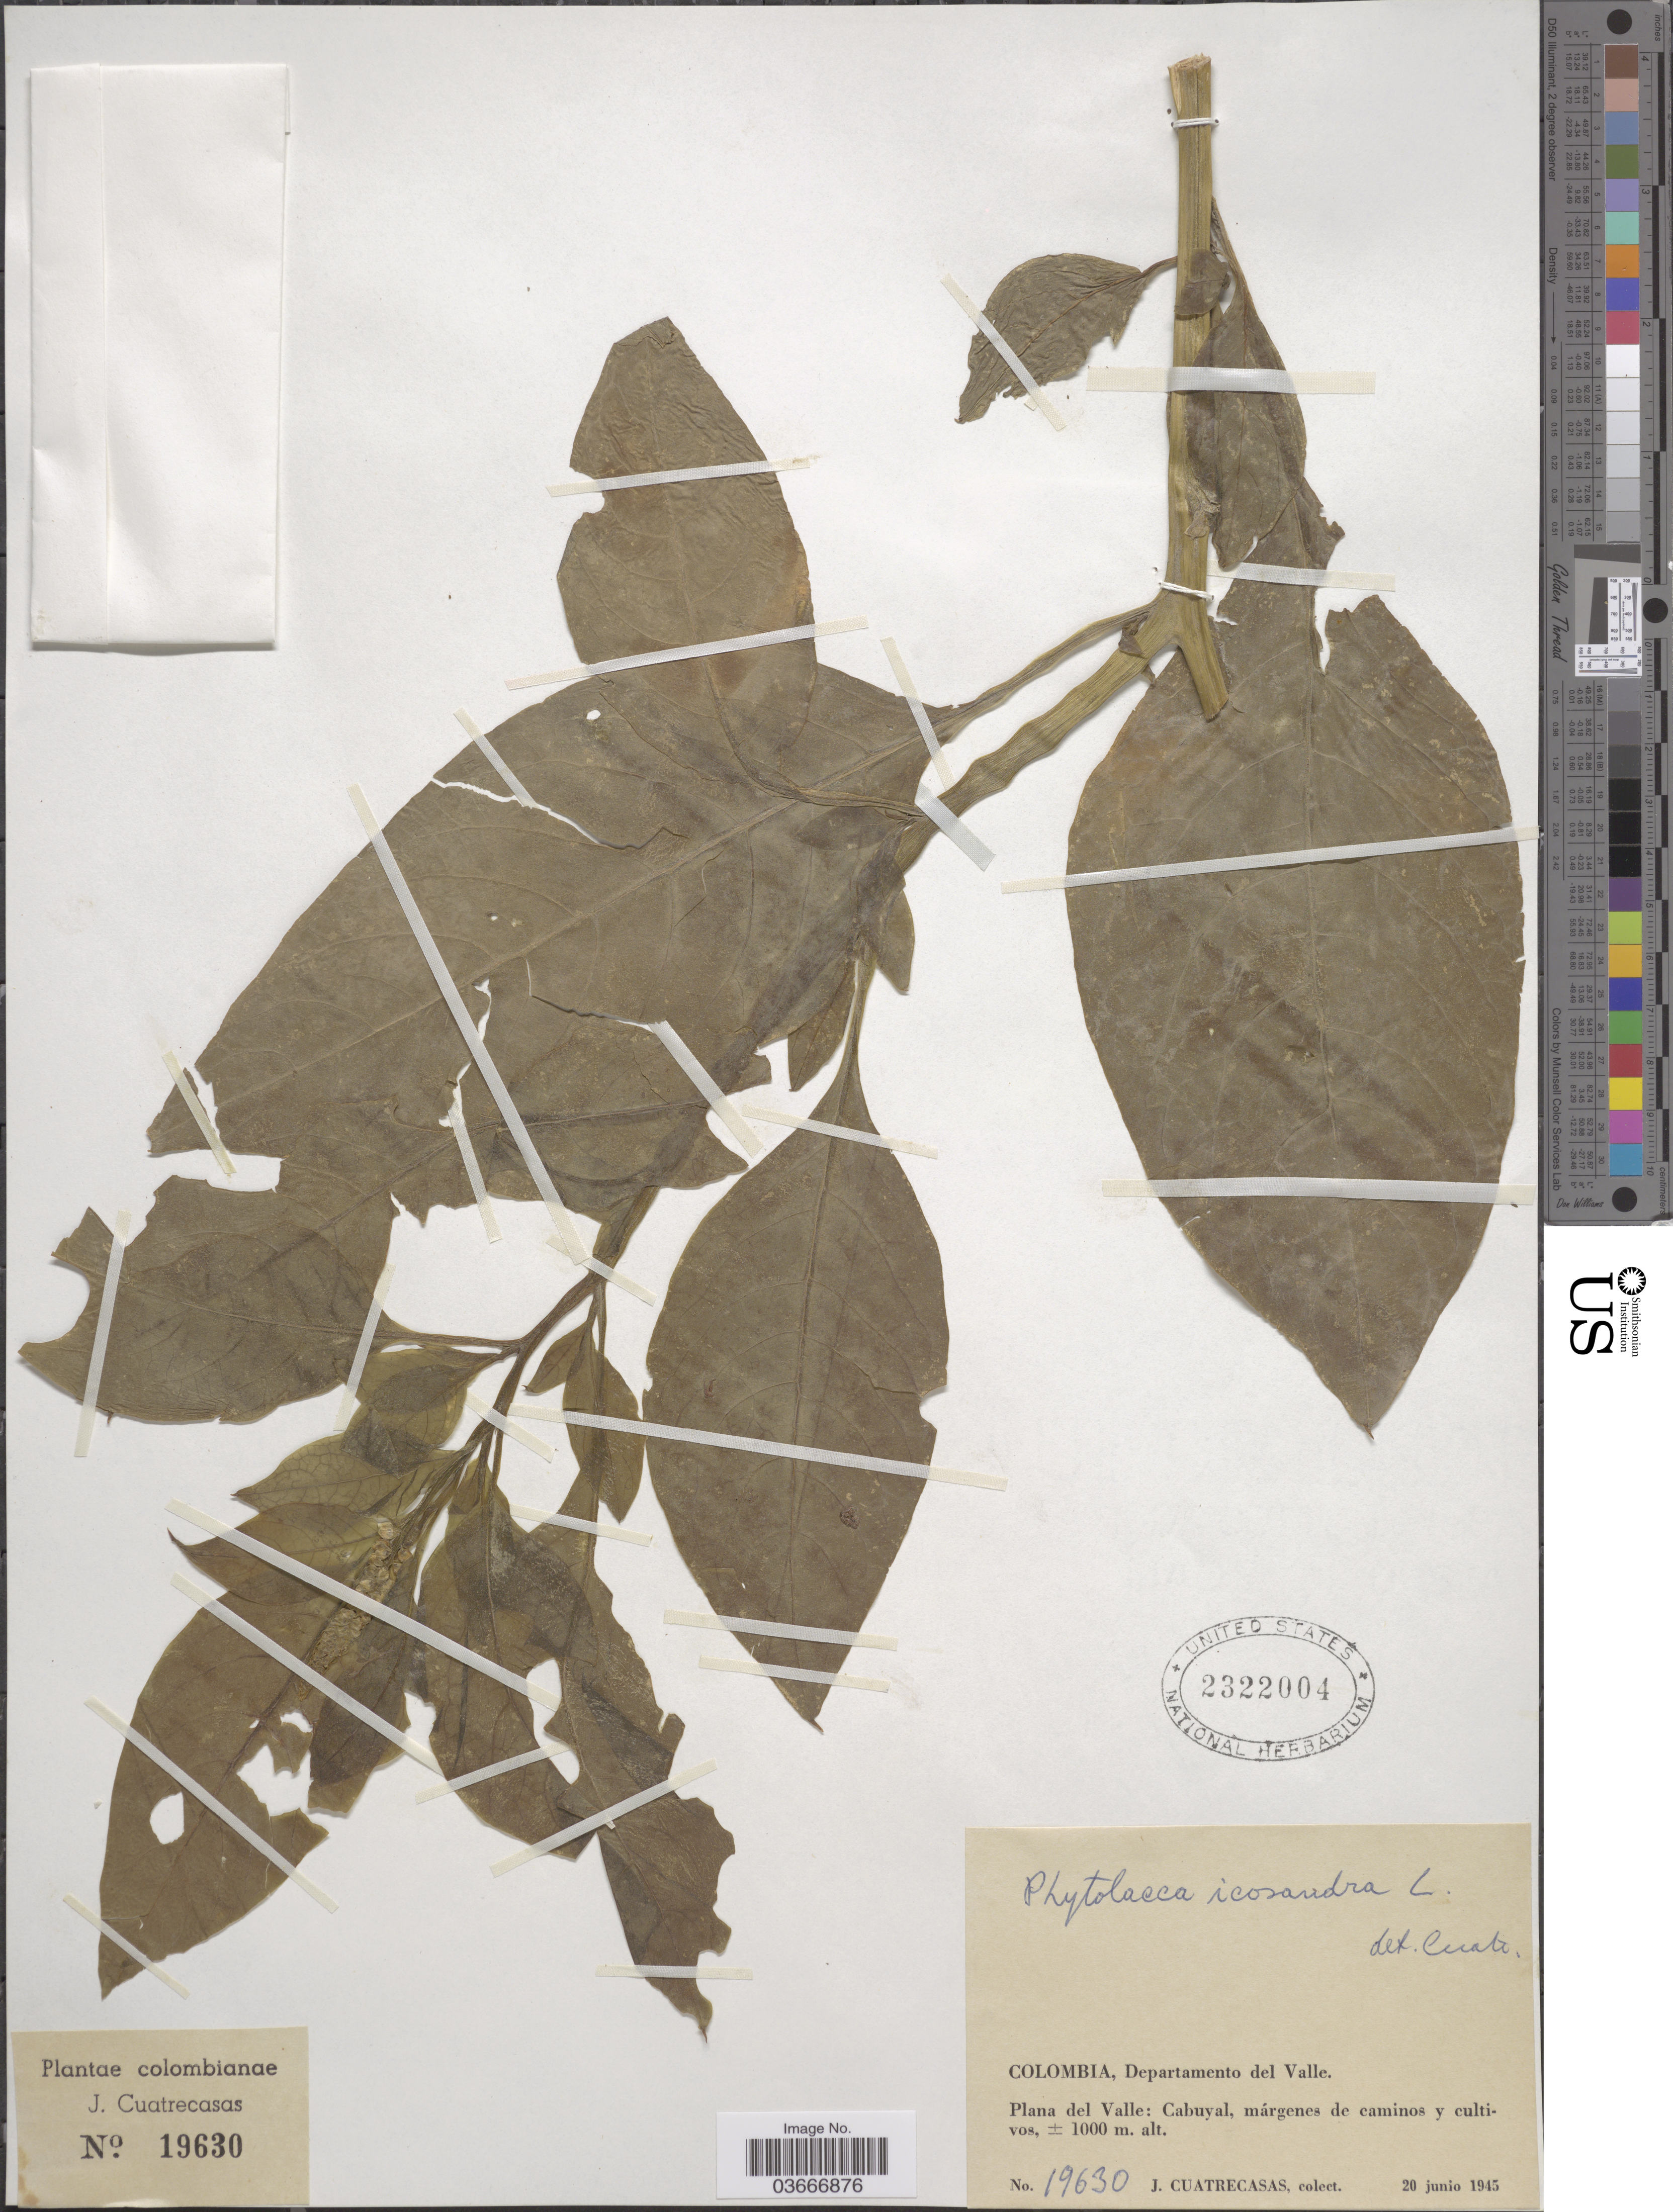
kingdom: Plantae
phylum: Tracheophyta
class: Magnoliopsida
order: Caryophyllales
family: Phytolaccaceae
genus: Phytolacca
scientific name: Phytolacca icosandra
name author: L.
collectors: J. Cuatrecasas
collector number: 19630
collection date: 1945-06-20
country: Colombia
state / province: Valle del Cauca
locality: Departamento del Valle. Plana del Valle: Cabuyal, márgenes de caminos y cultivos.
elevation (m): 1000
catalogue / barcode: US 2322004